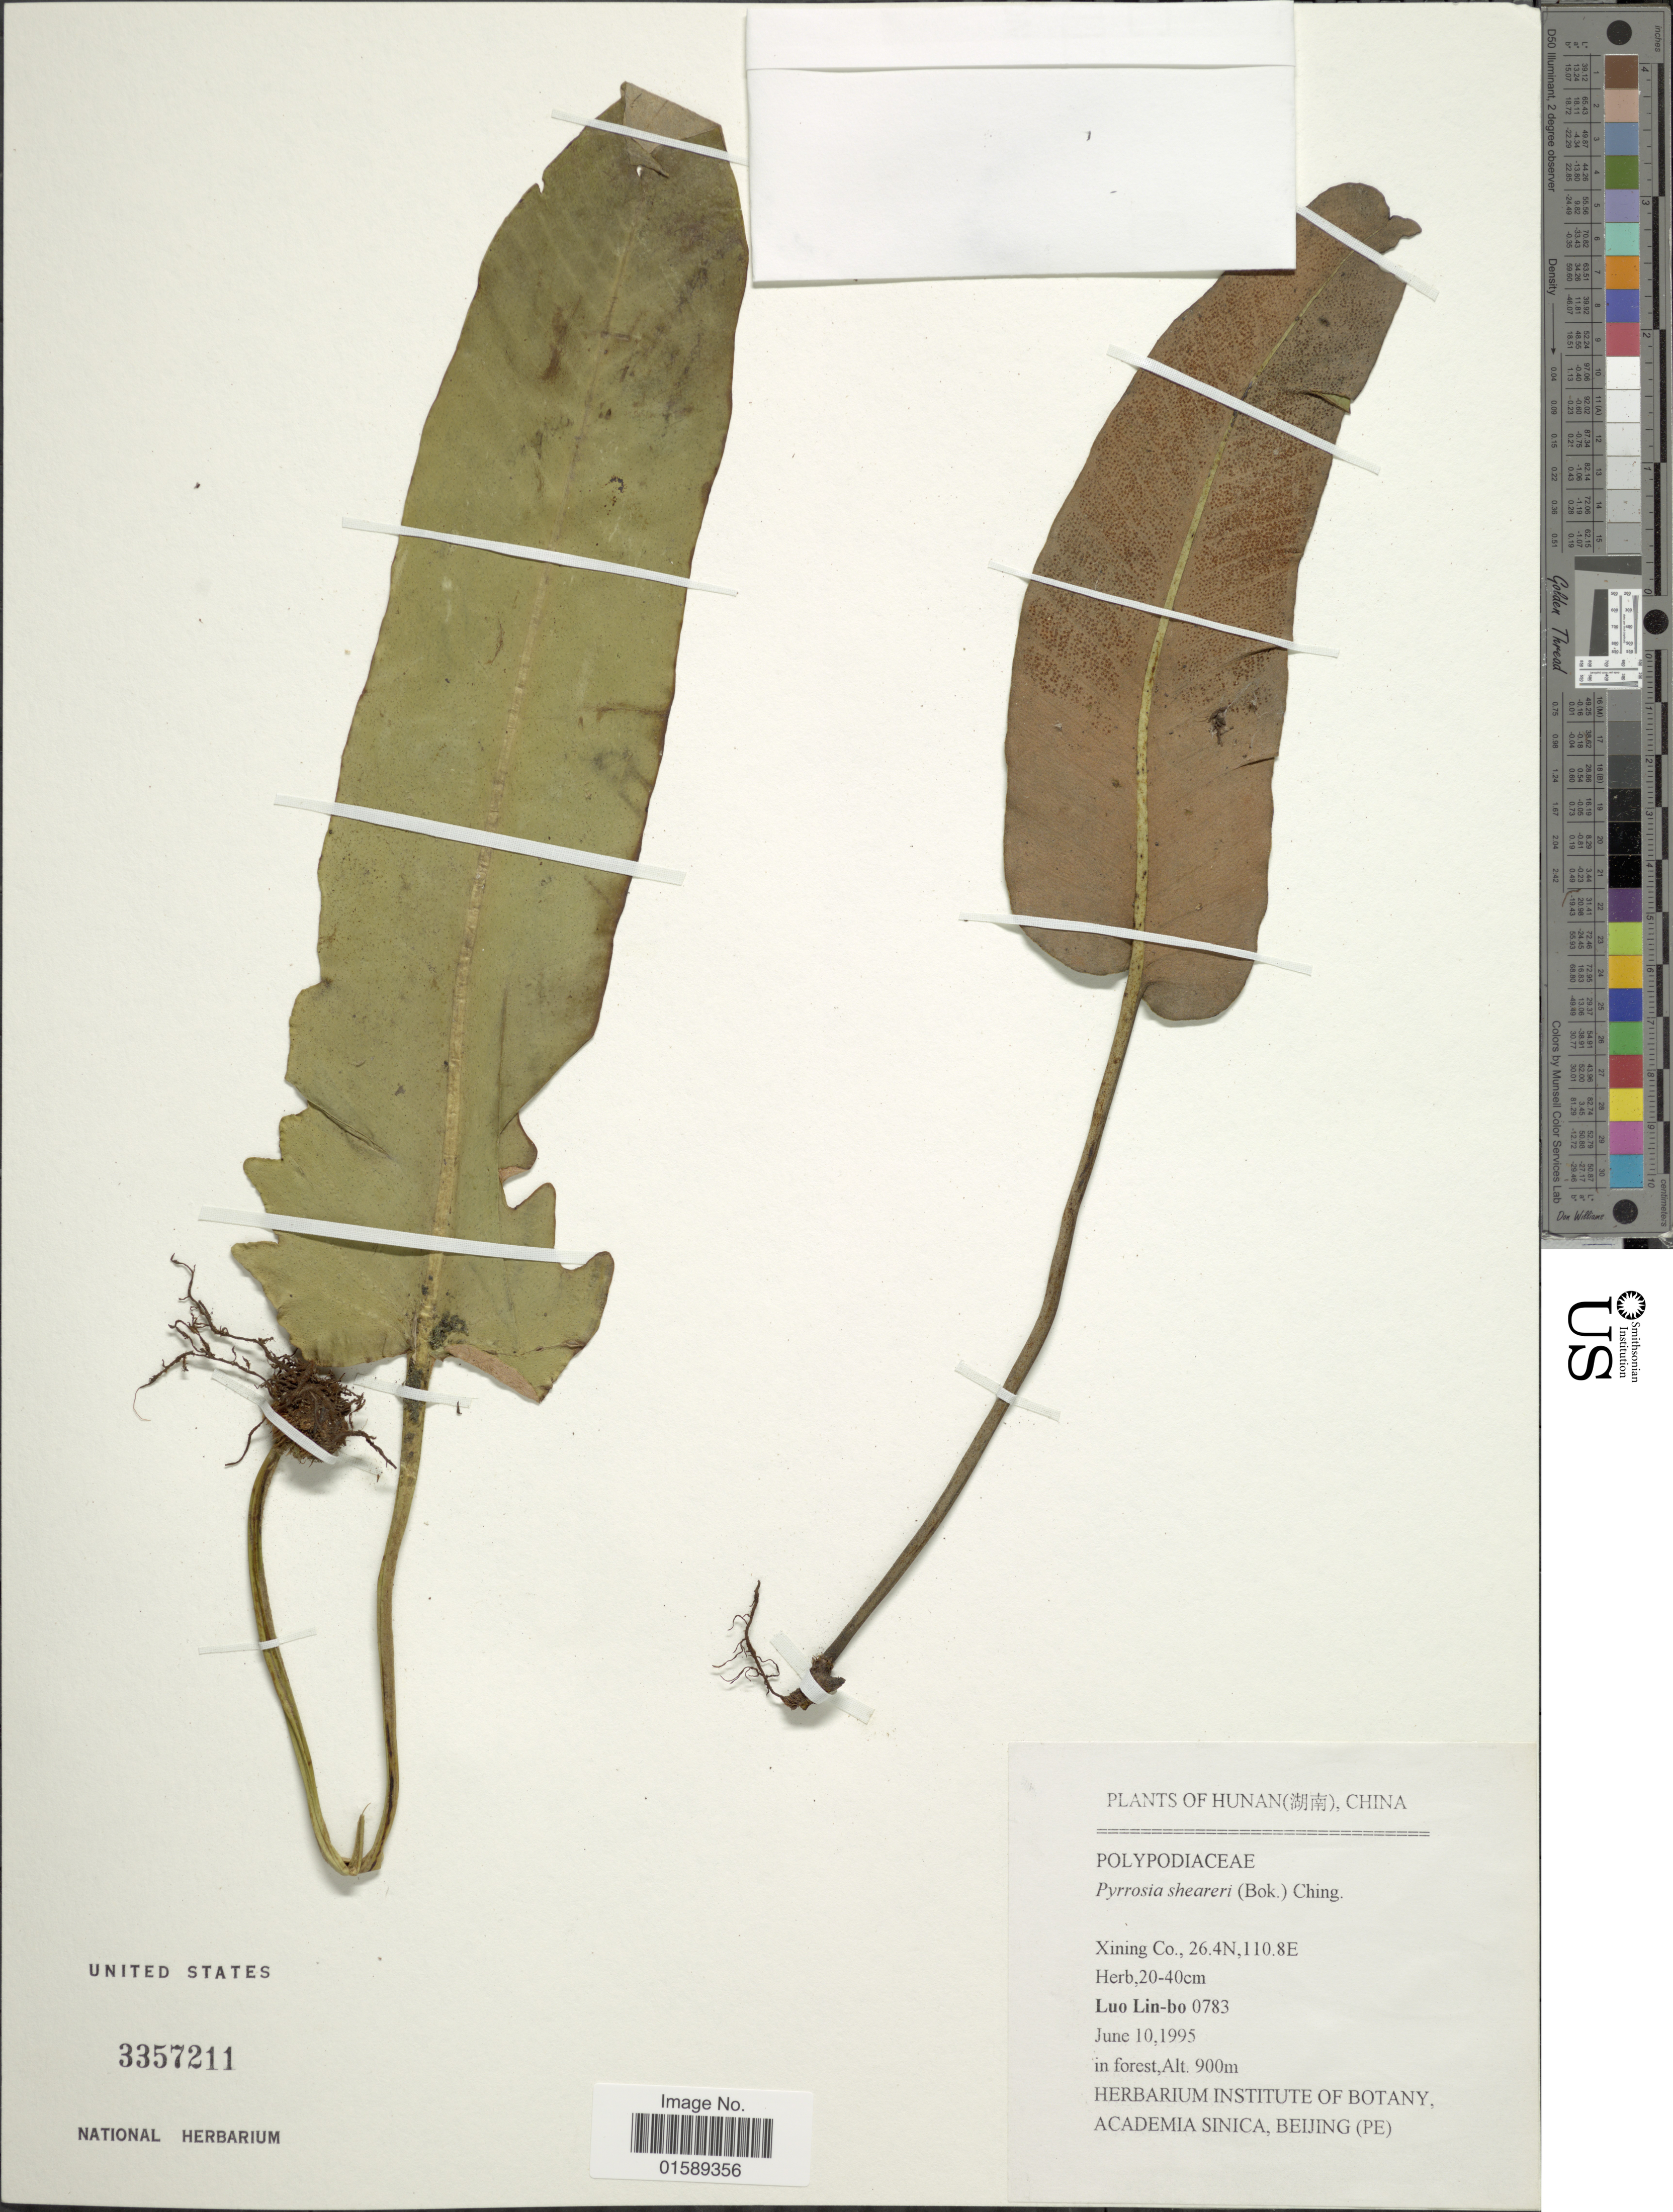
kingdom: Plantae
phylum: Tracheophyta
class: Polypodiopsida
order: Polypodiales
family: Polypodiaceae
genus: Pyrrosia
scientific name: Pyrrosia sheareri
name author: (Baker) Ching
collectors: L. Lin-bo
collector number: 0783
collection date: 1995-06-10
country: China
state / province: Hunan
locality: Hunan, China. Xining Co.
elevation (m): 900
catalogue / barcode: US 3357211